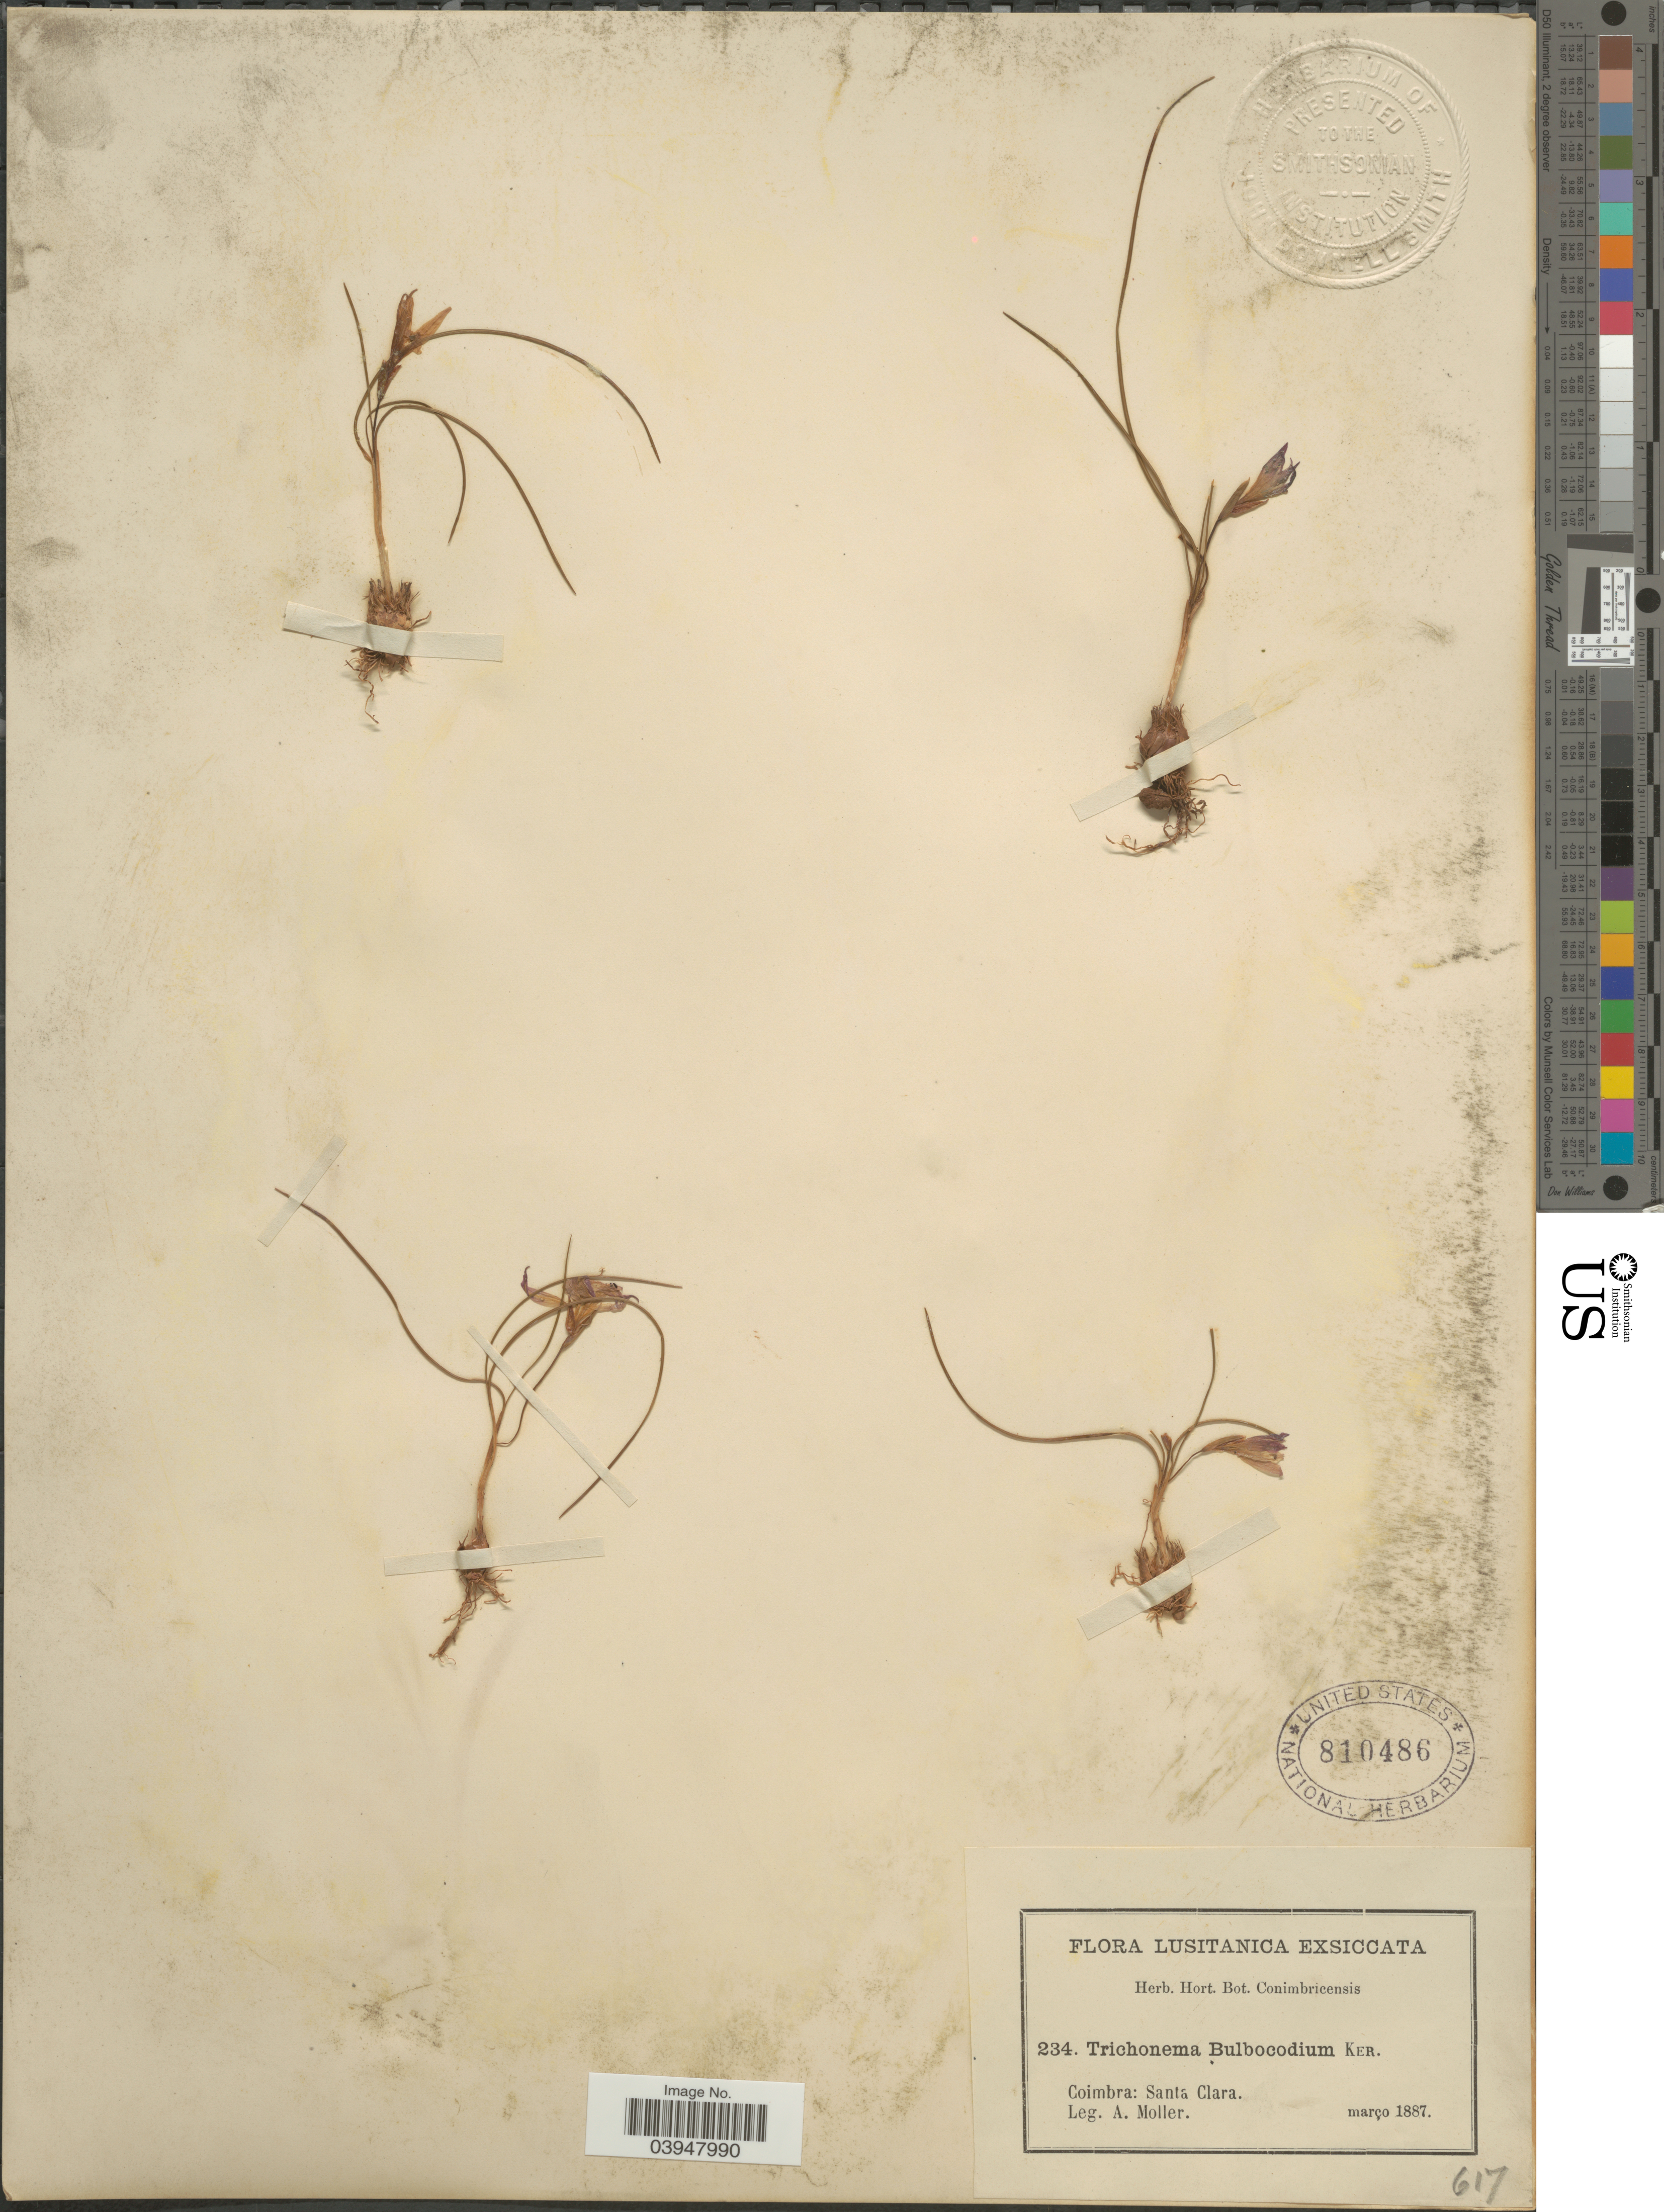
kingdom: Plantae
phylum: Tracheophyta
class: Liliopsida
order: Asparagales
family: Iridaceae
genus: Romulea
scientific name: Romulea bulbocodium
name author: (L.) Sebast. & Mauri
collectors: A. Moller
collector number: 234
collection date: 1887-03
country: Portugal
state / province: Coimbra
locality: Santa Clara.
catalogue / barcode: US 810486